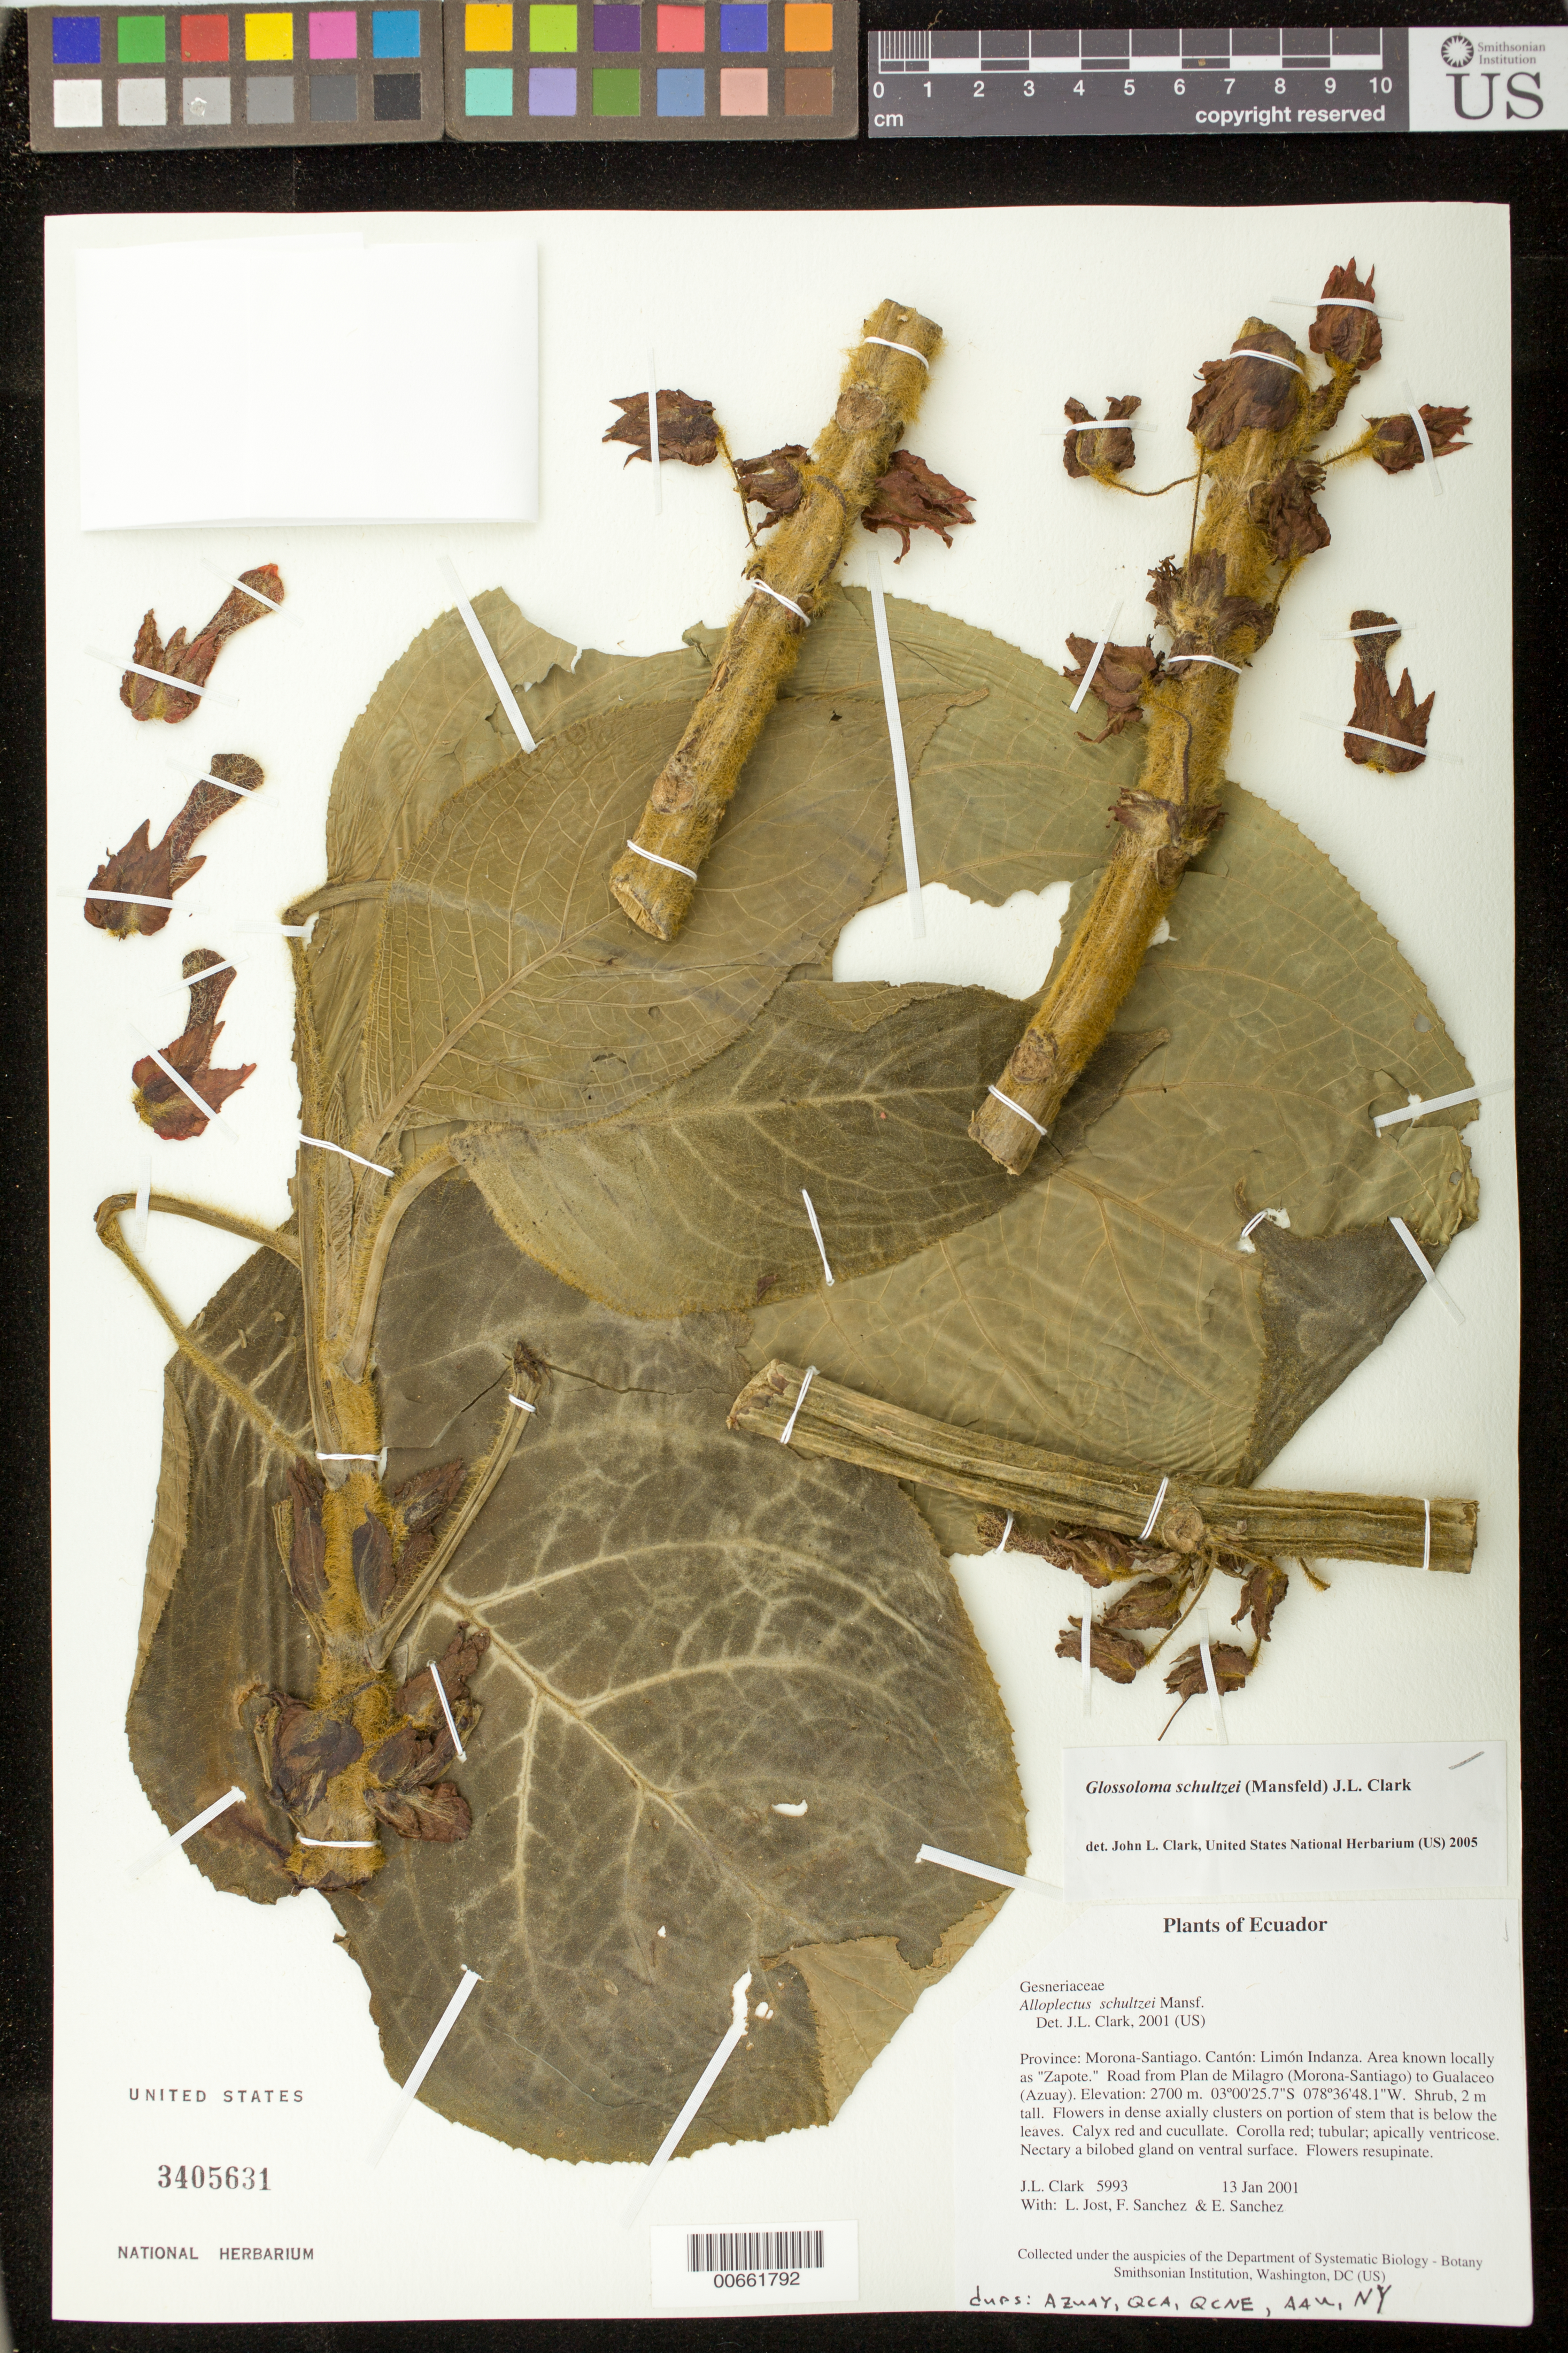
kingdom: Plantae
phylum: Tracheophyta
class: Magnoliopsida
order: Lamiales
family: Gesneriaceae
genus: Glossoloma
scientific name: Glossoloma schultzei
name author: (Mansf.) J.L. Clark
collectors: J. L. Clark, L. Jost, F. Sanchez & E. Sanchez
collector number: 5993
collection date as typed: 13 Jan 2001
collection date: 2001-01-13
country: Ecuador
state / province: Morona-Santiago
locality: Cantón: Limón Indanza. Area known locally as "Zapote". Road from Plan de Milagro (Morona-Santiago) to Gualaceo (Azuay)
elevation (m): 2700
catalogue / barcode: US 3405631